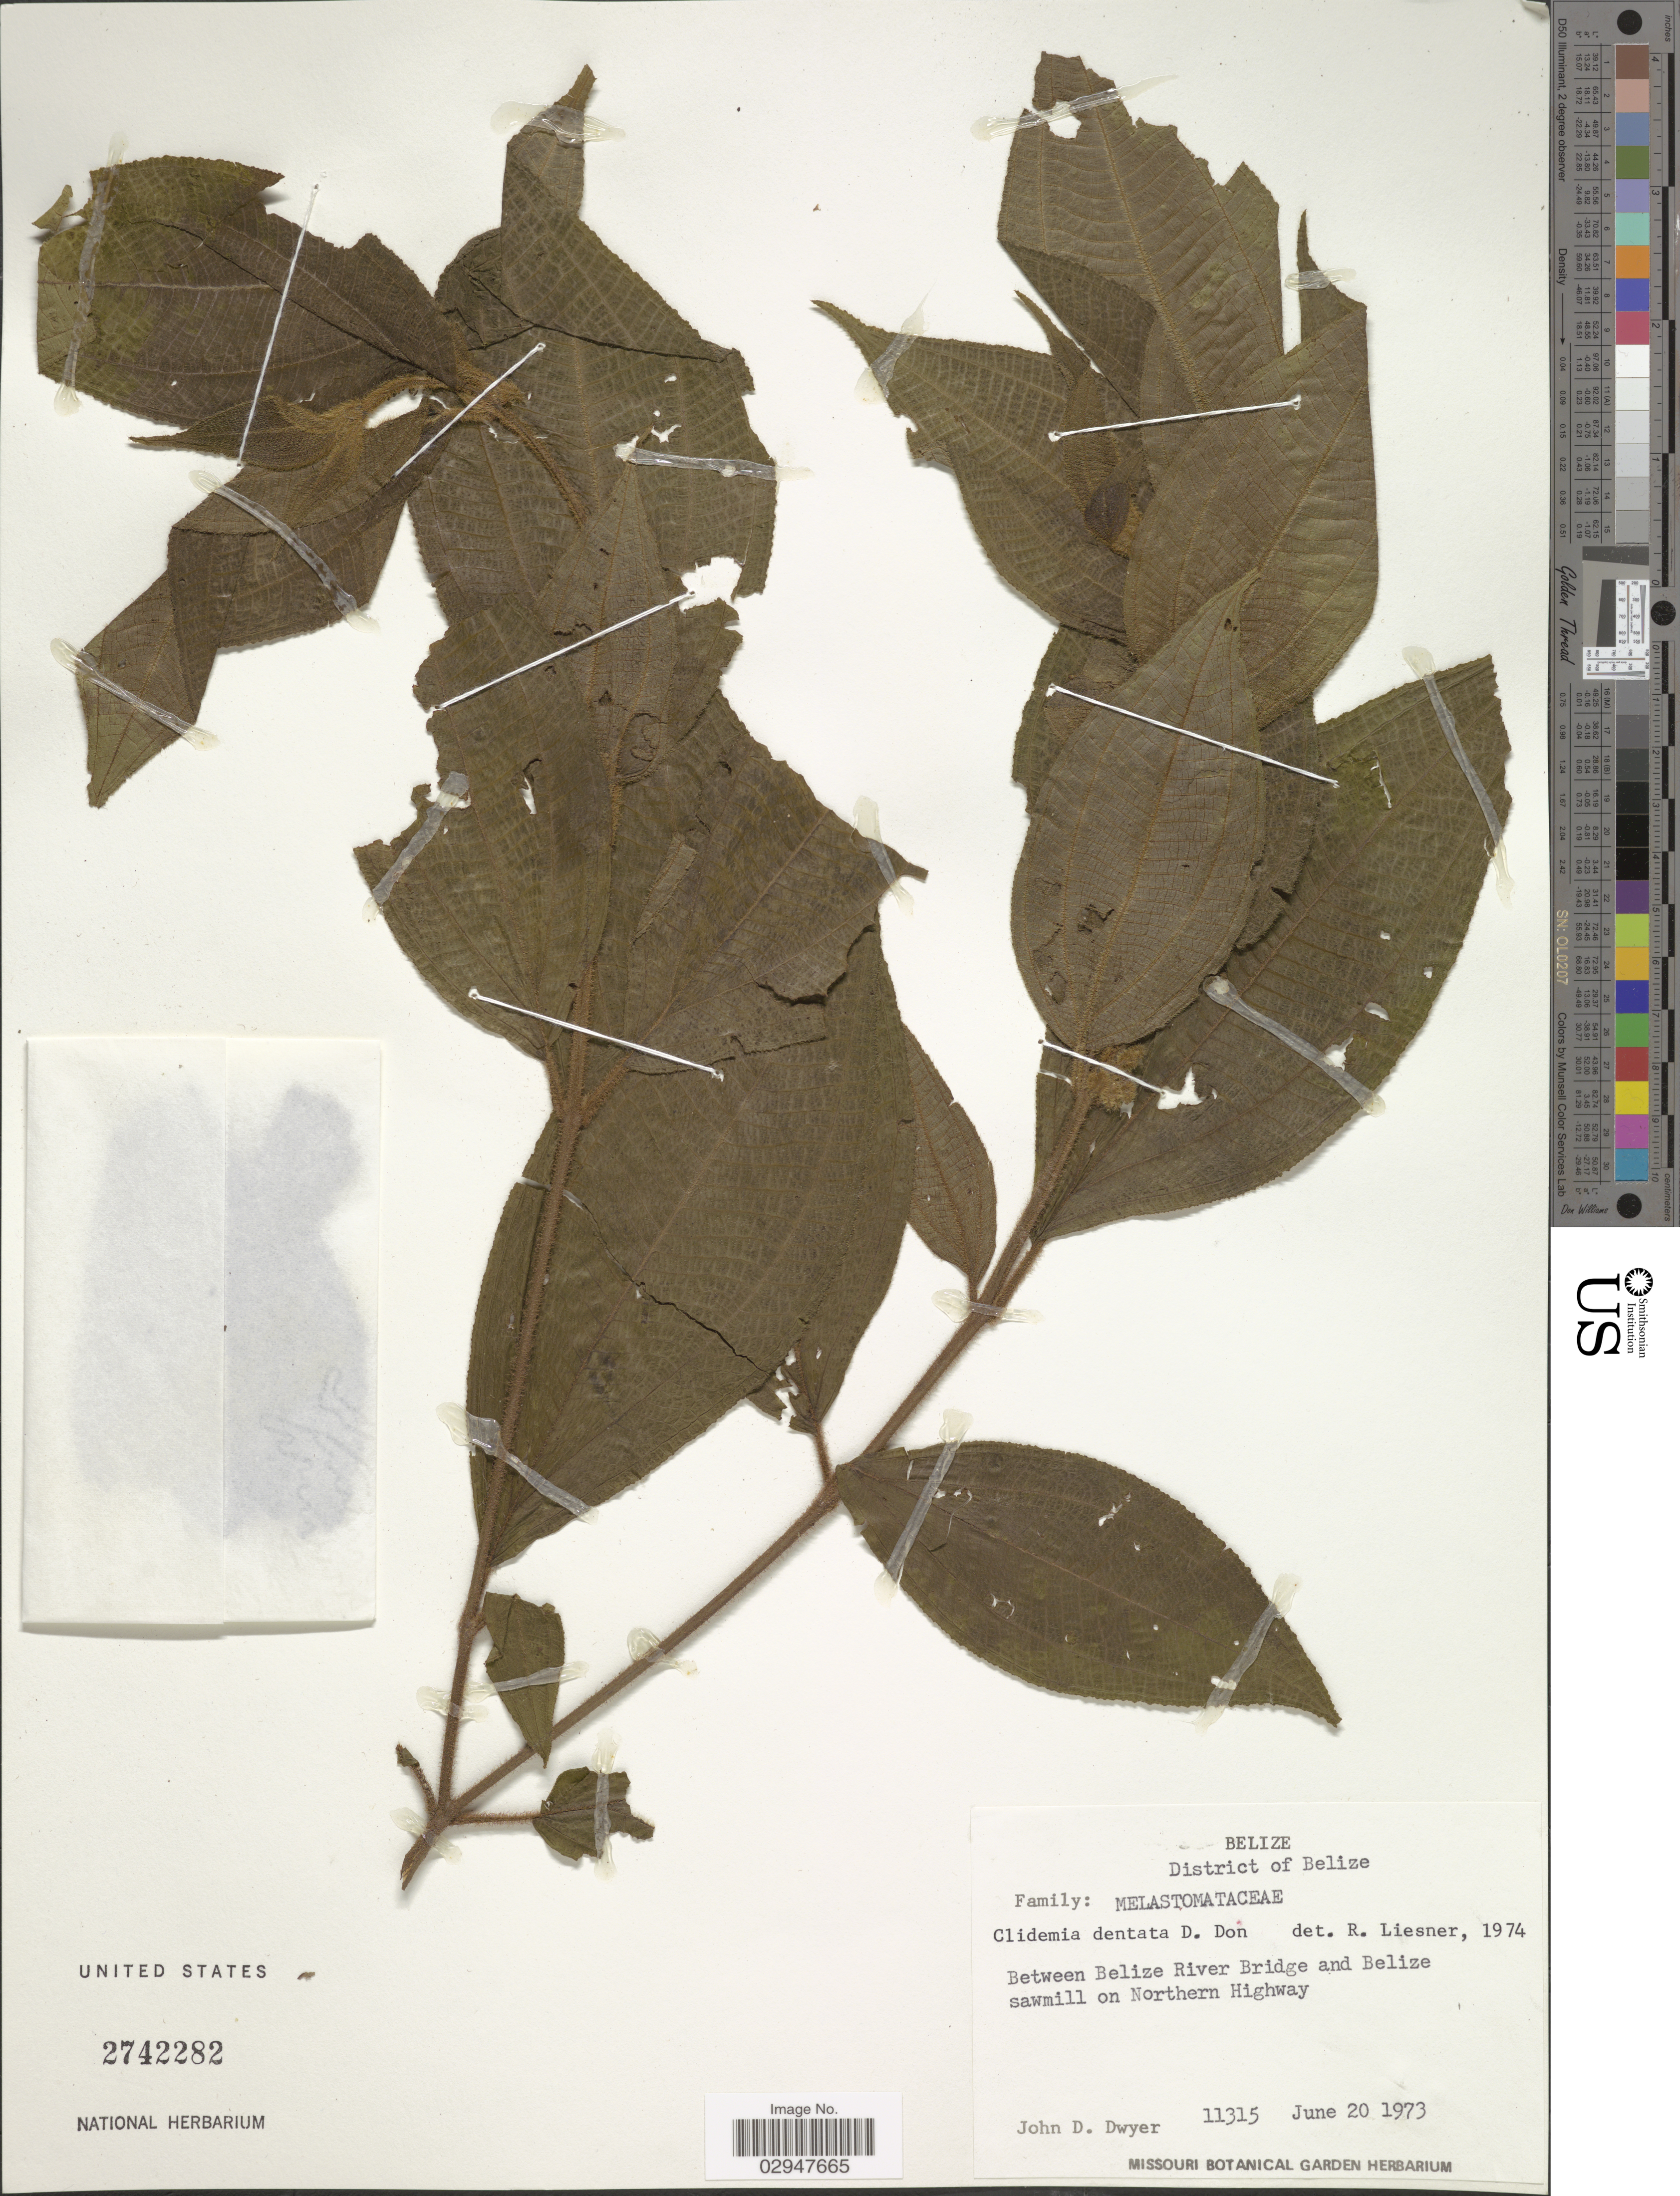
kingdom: Plantae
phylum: Tracheophyta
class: Magnoliopsida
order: Myrtales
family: Melastomataceae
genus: Clidemia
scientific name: Clidemia dentata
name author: D. Don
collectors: J. D. Dwyer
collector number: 11315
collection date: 1973-06-20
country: Belize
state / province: Belize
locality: District of Belize. Between Belize River Bridge and Belize sawmill on Northern Highway.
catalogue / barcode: US 2742282